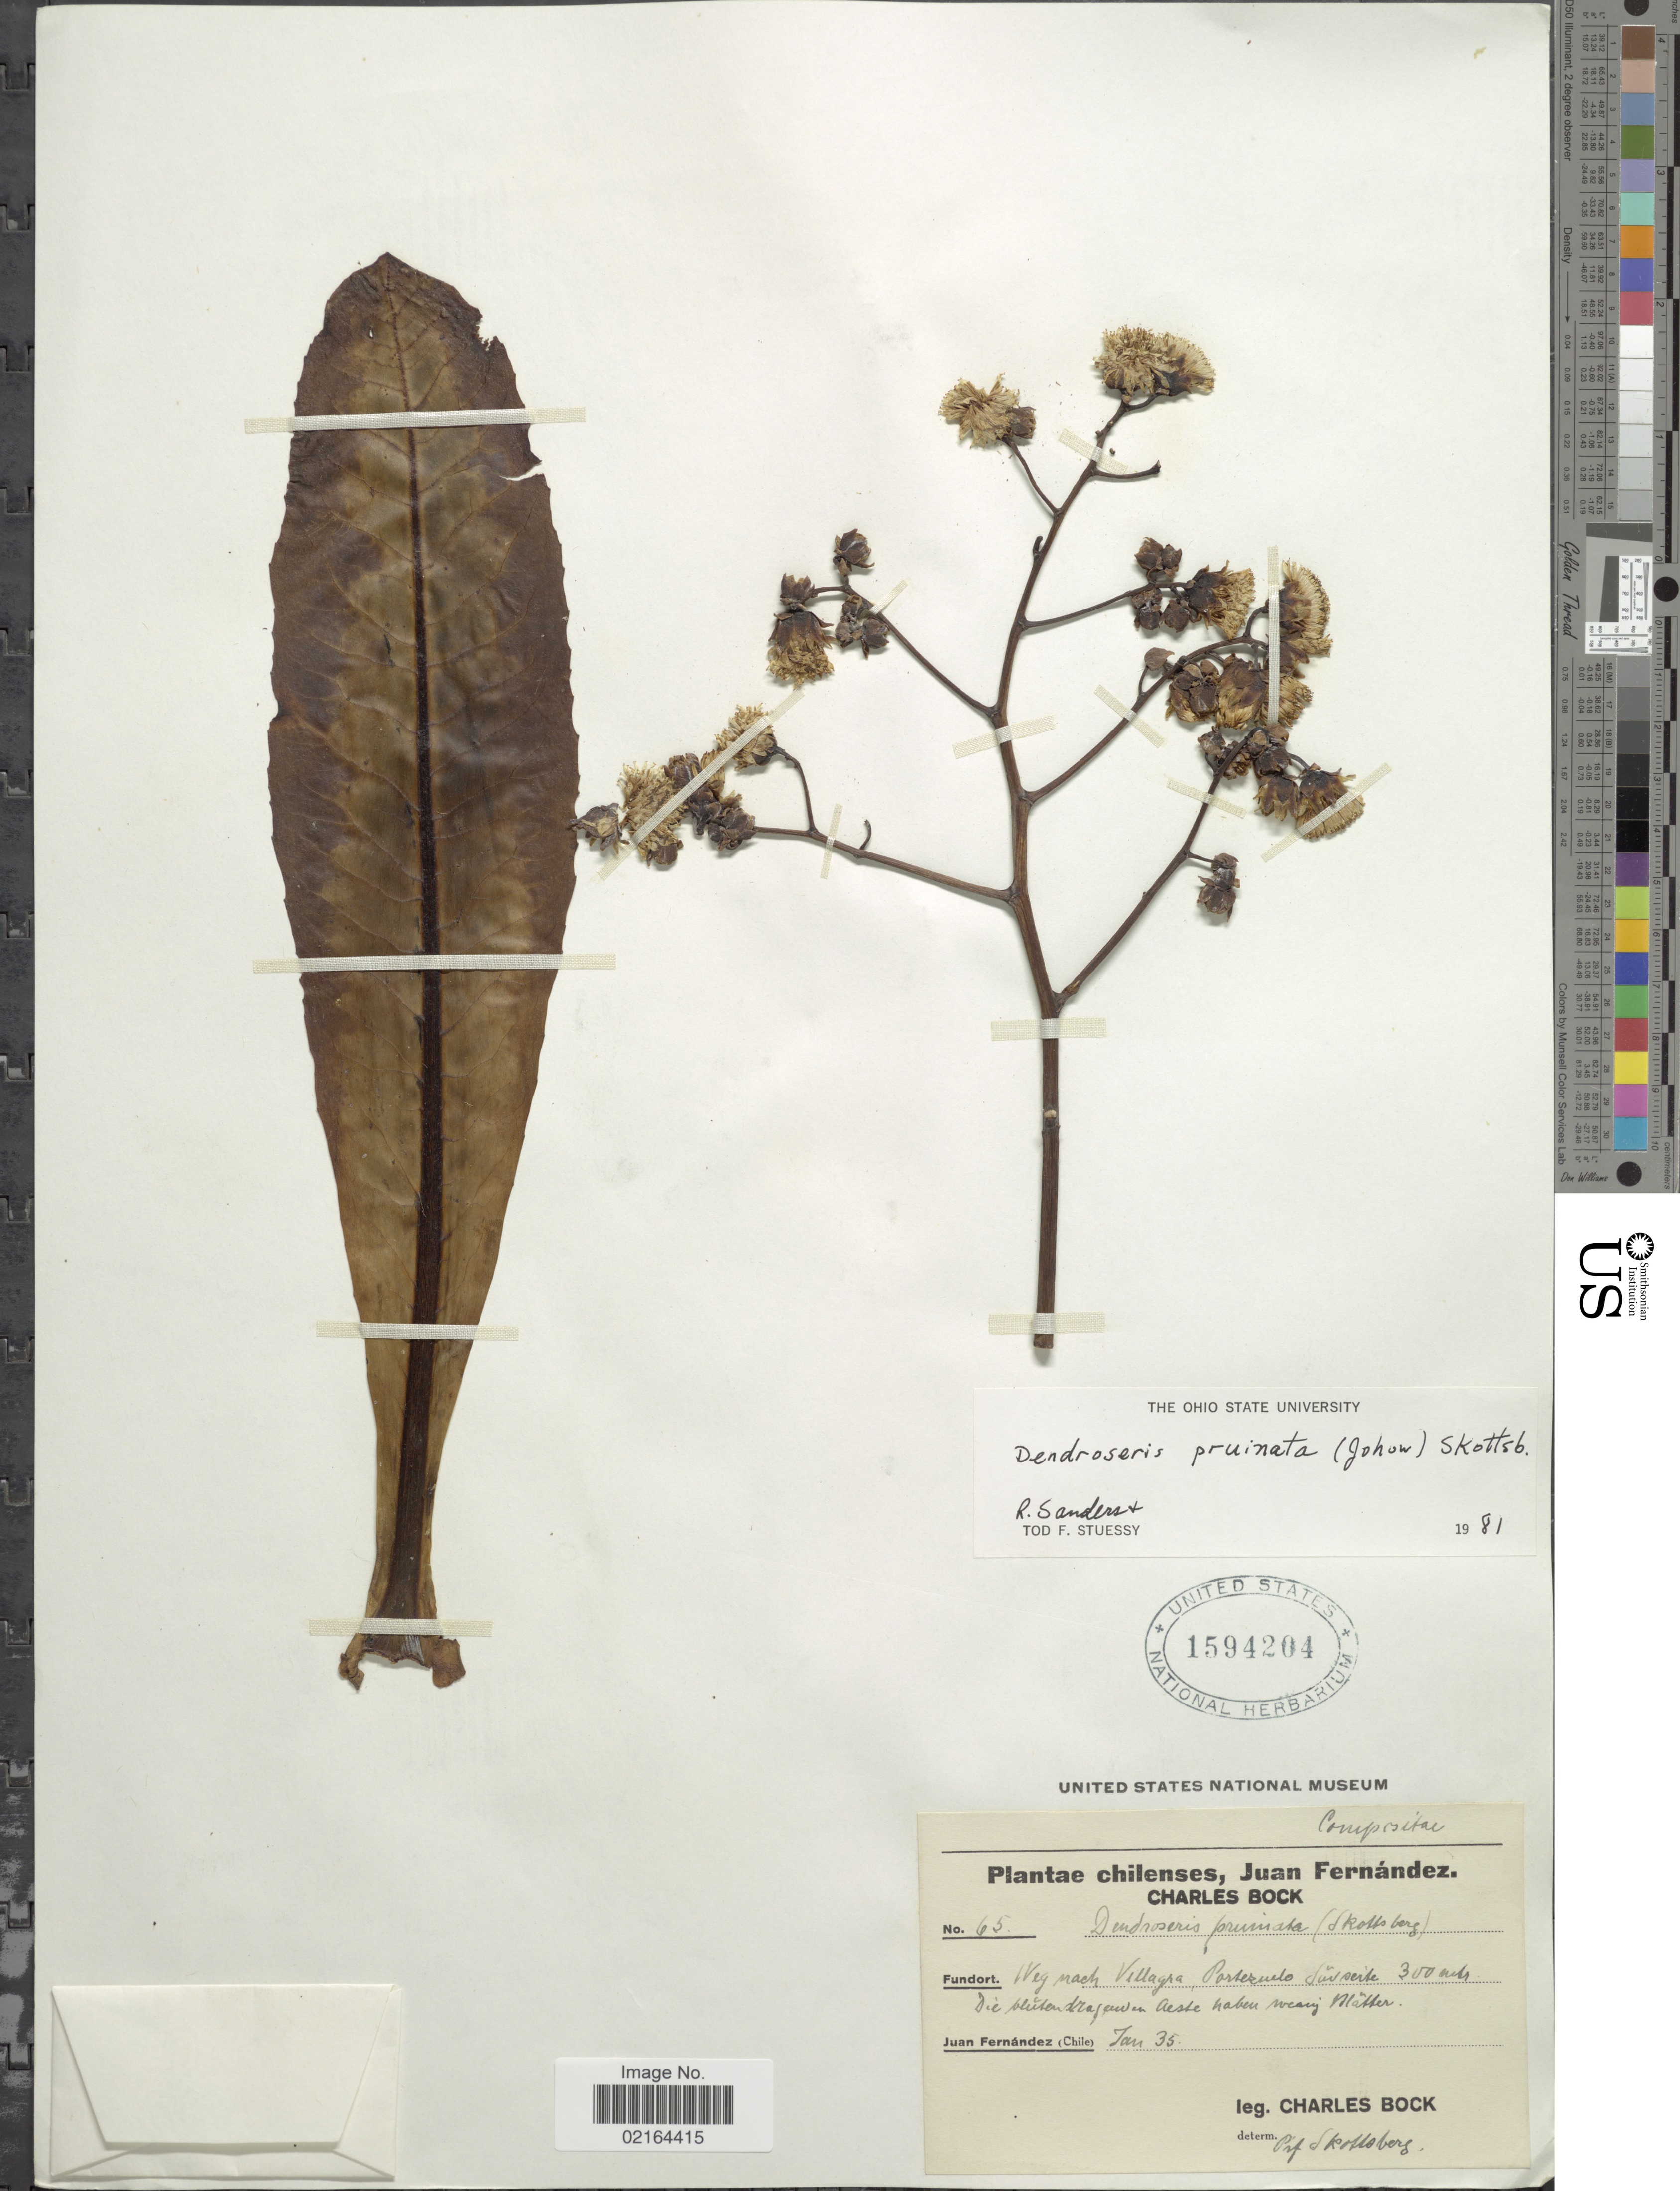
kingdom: Plantae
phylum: Tracheophyta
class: Magnoliopsida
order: Asterales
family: Asteraceae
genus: Sonchus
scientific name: Sonchus pruinatus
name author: (Johow) S.C. Kim & Mejías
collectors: C. Bock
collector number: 65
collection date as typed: Transcribed d/m/y: /1/35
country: Chile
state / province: Valparaíso (V)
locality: Chilenses, Juan Fernandez, Weg nach Villagra, Portezuelo Sud seite.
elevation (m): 300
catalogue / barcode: US 1594204